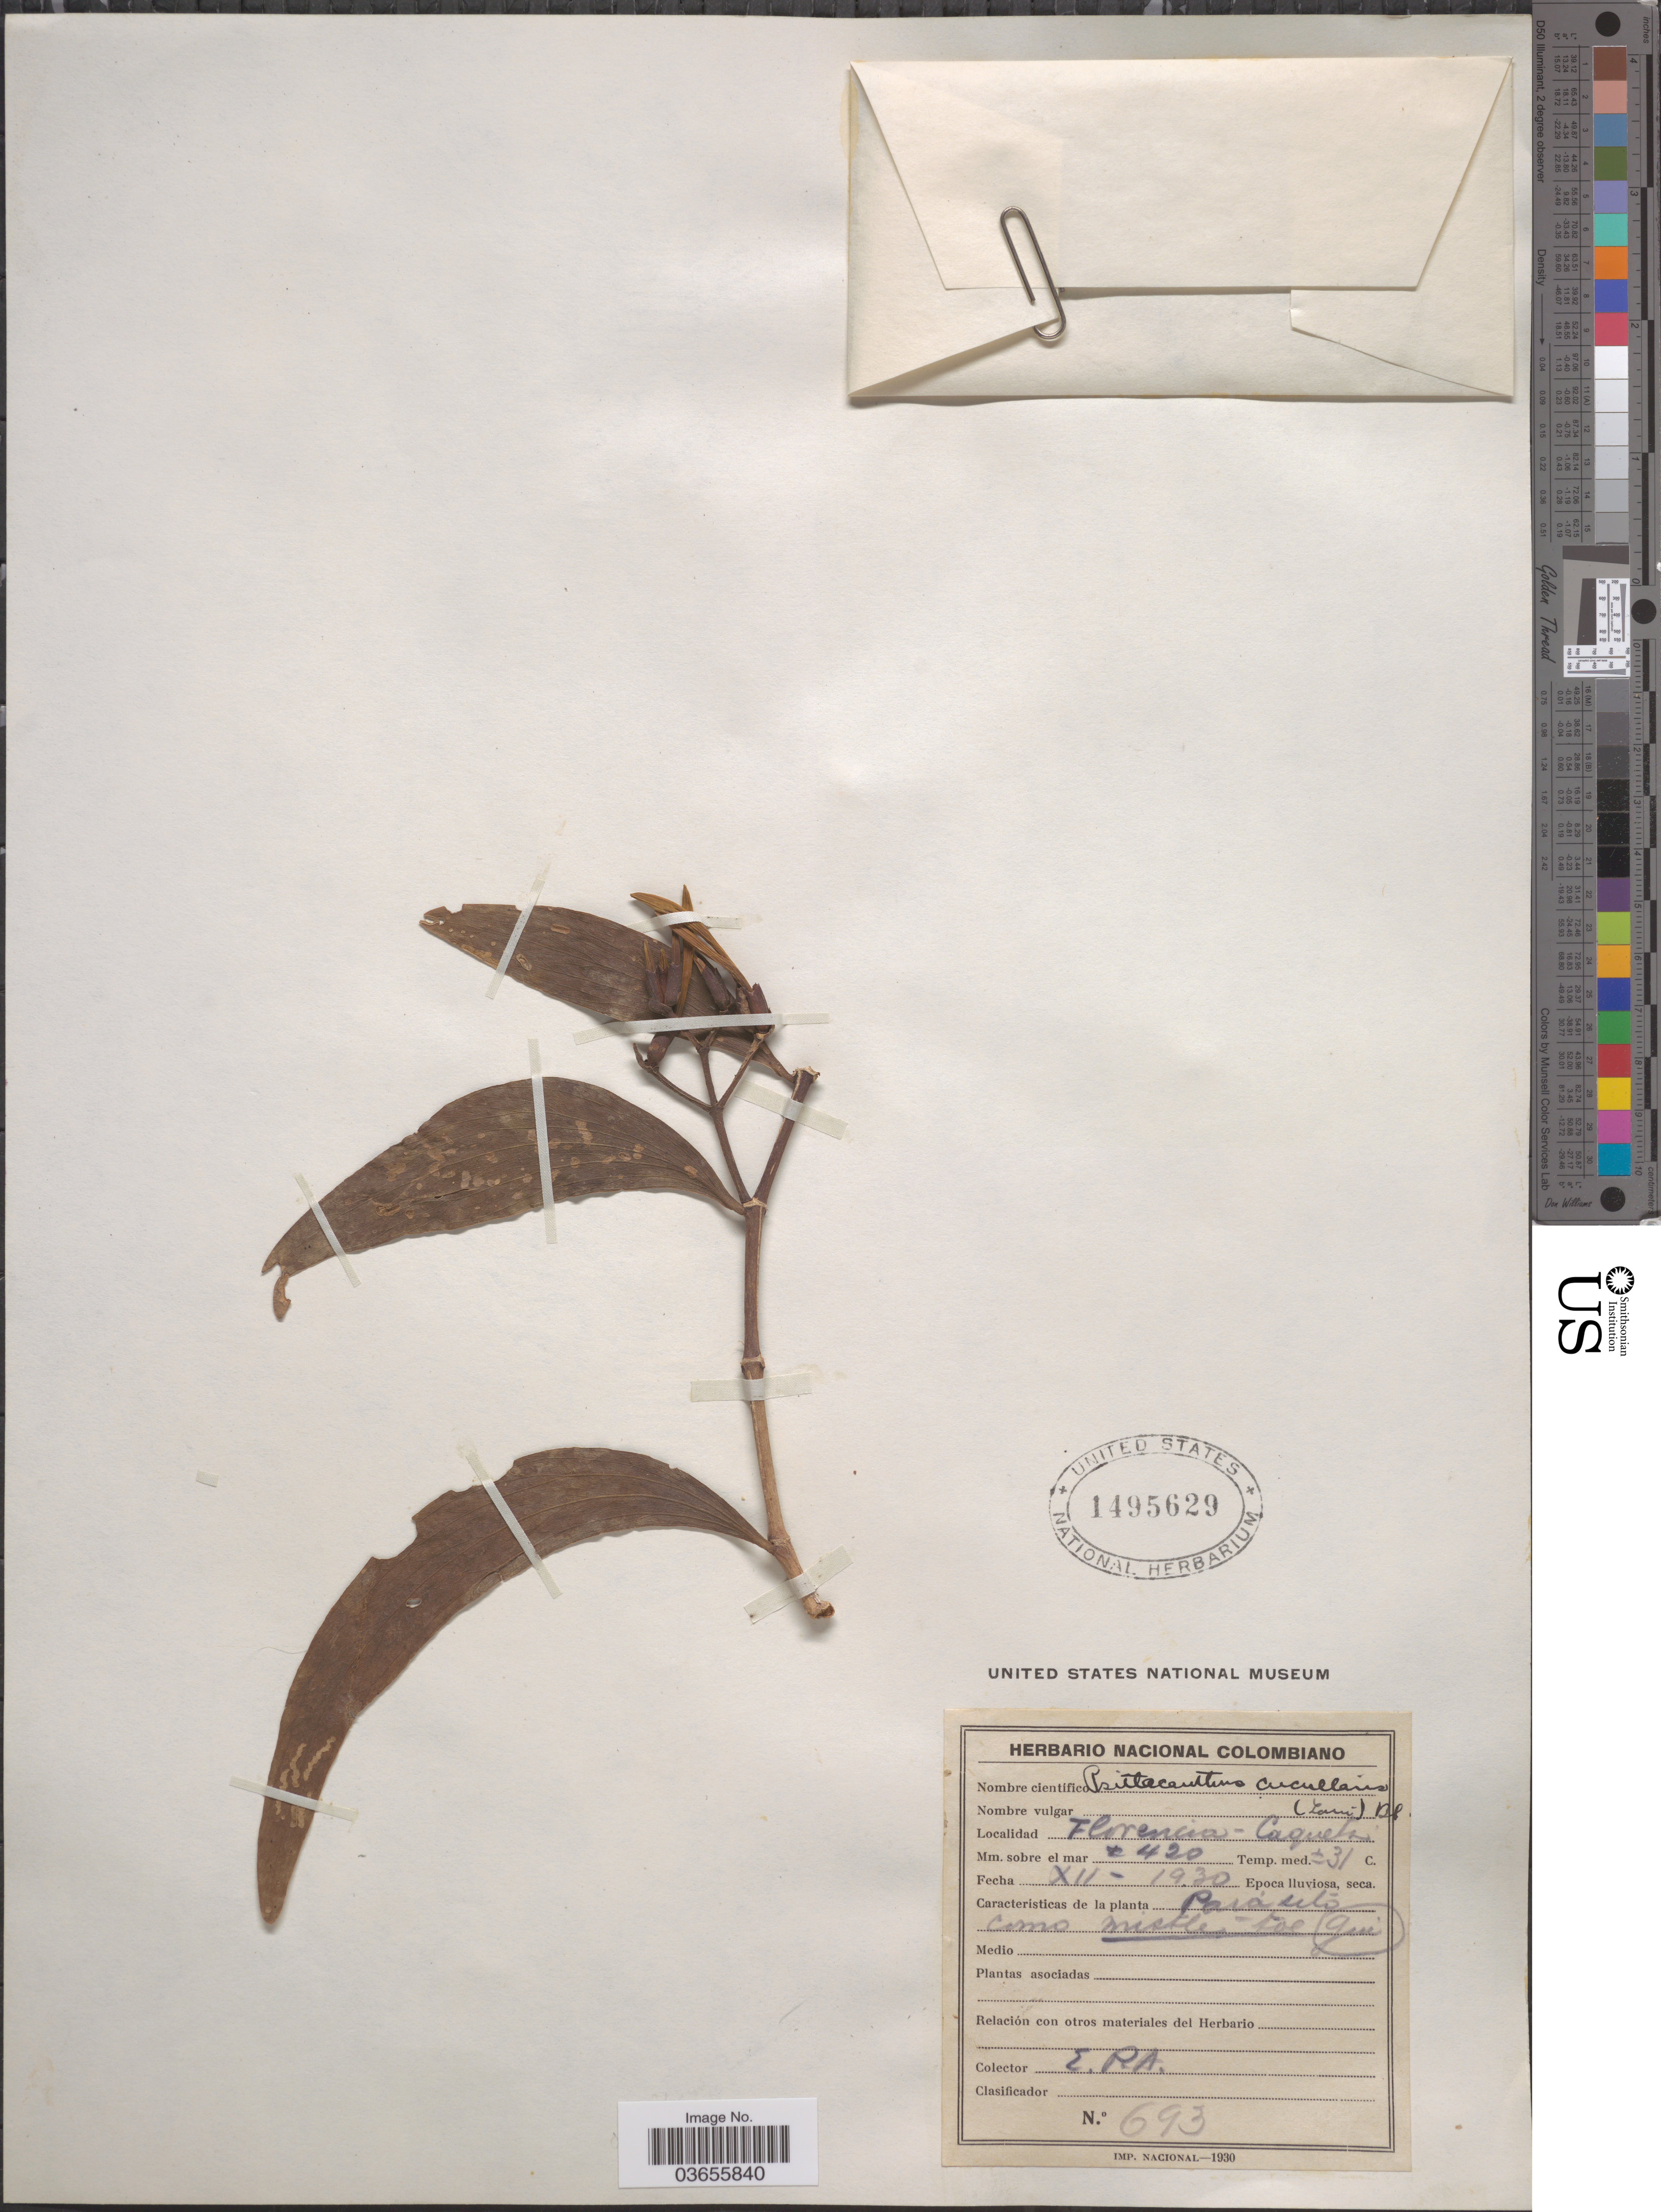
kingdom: Plantae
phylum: Tracheophyta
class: Magnoliopsida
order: Santalales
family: Loranthaceae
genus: Psittacanthus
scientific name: Psittacanthus cucullaris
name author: (Kunth) G. Don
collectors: E. Pérez Arbeláez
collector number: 693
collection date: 1930-12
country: Colombia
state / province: Caquetá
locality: Florencia.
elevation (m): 420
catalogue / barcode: US 1495629